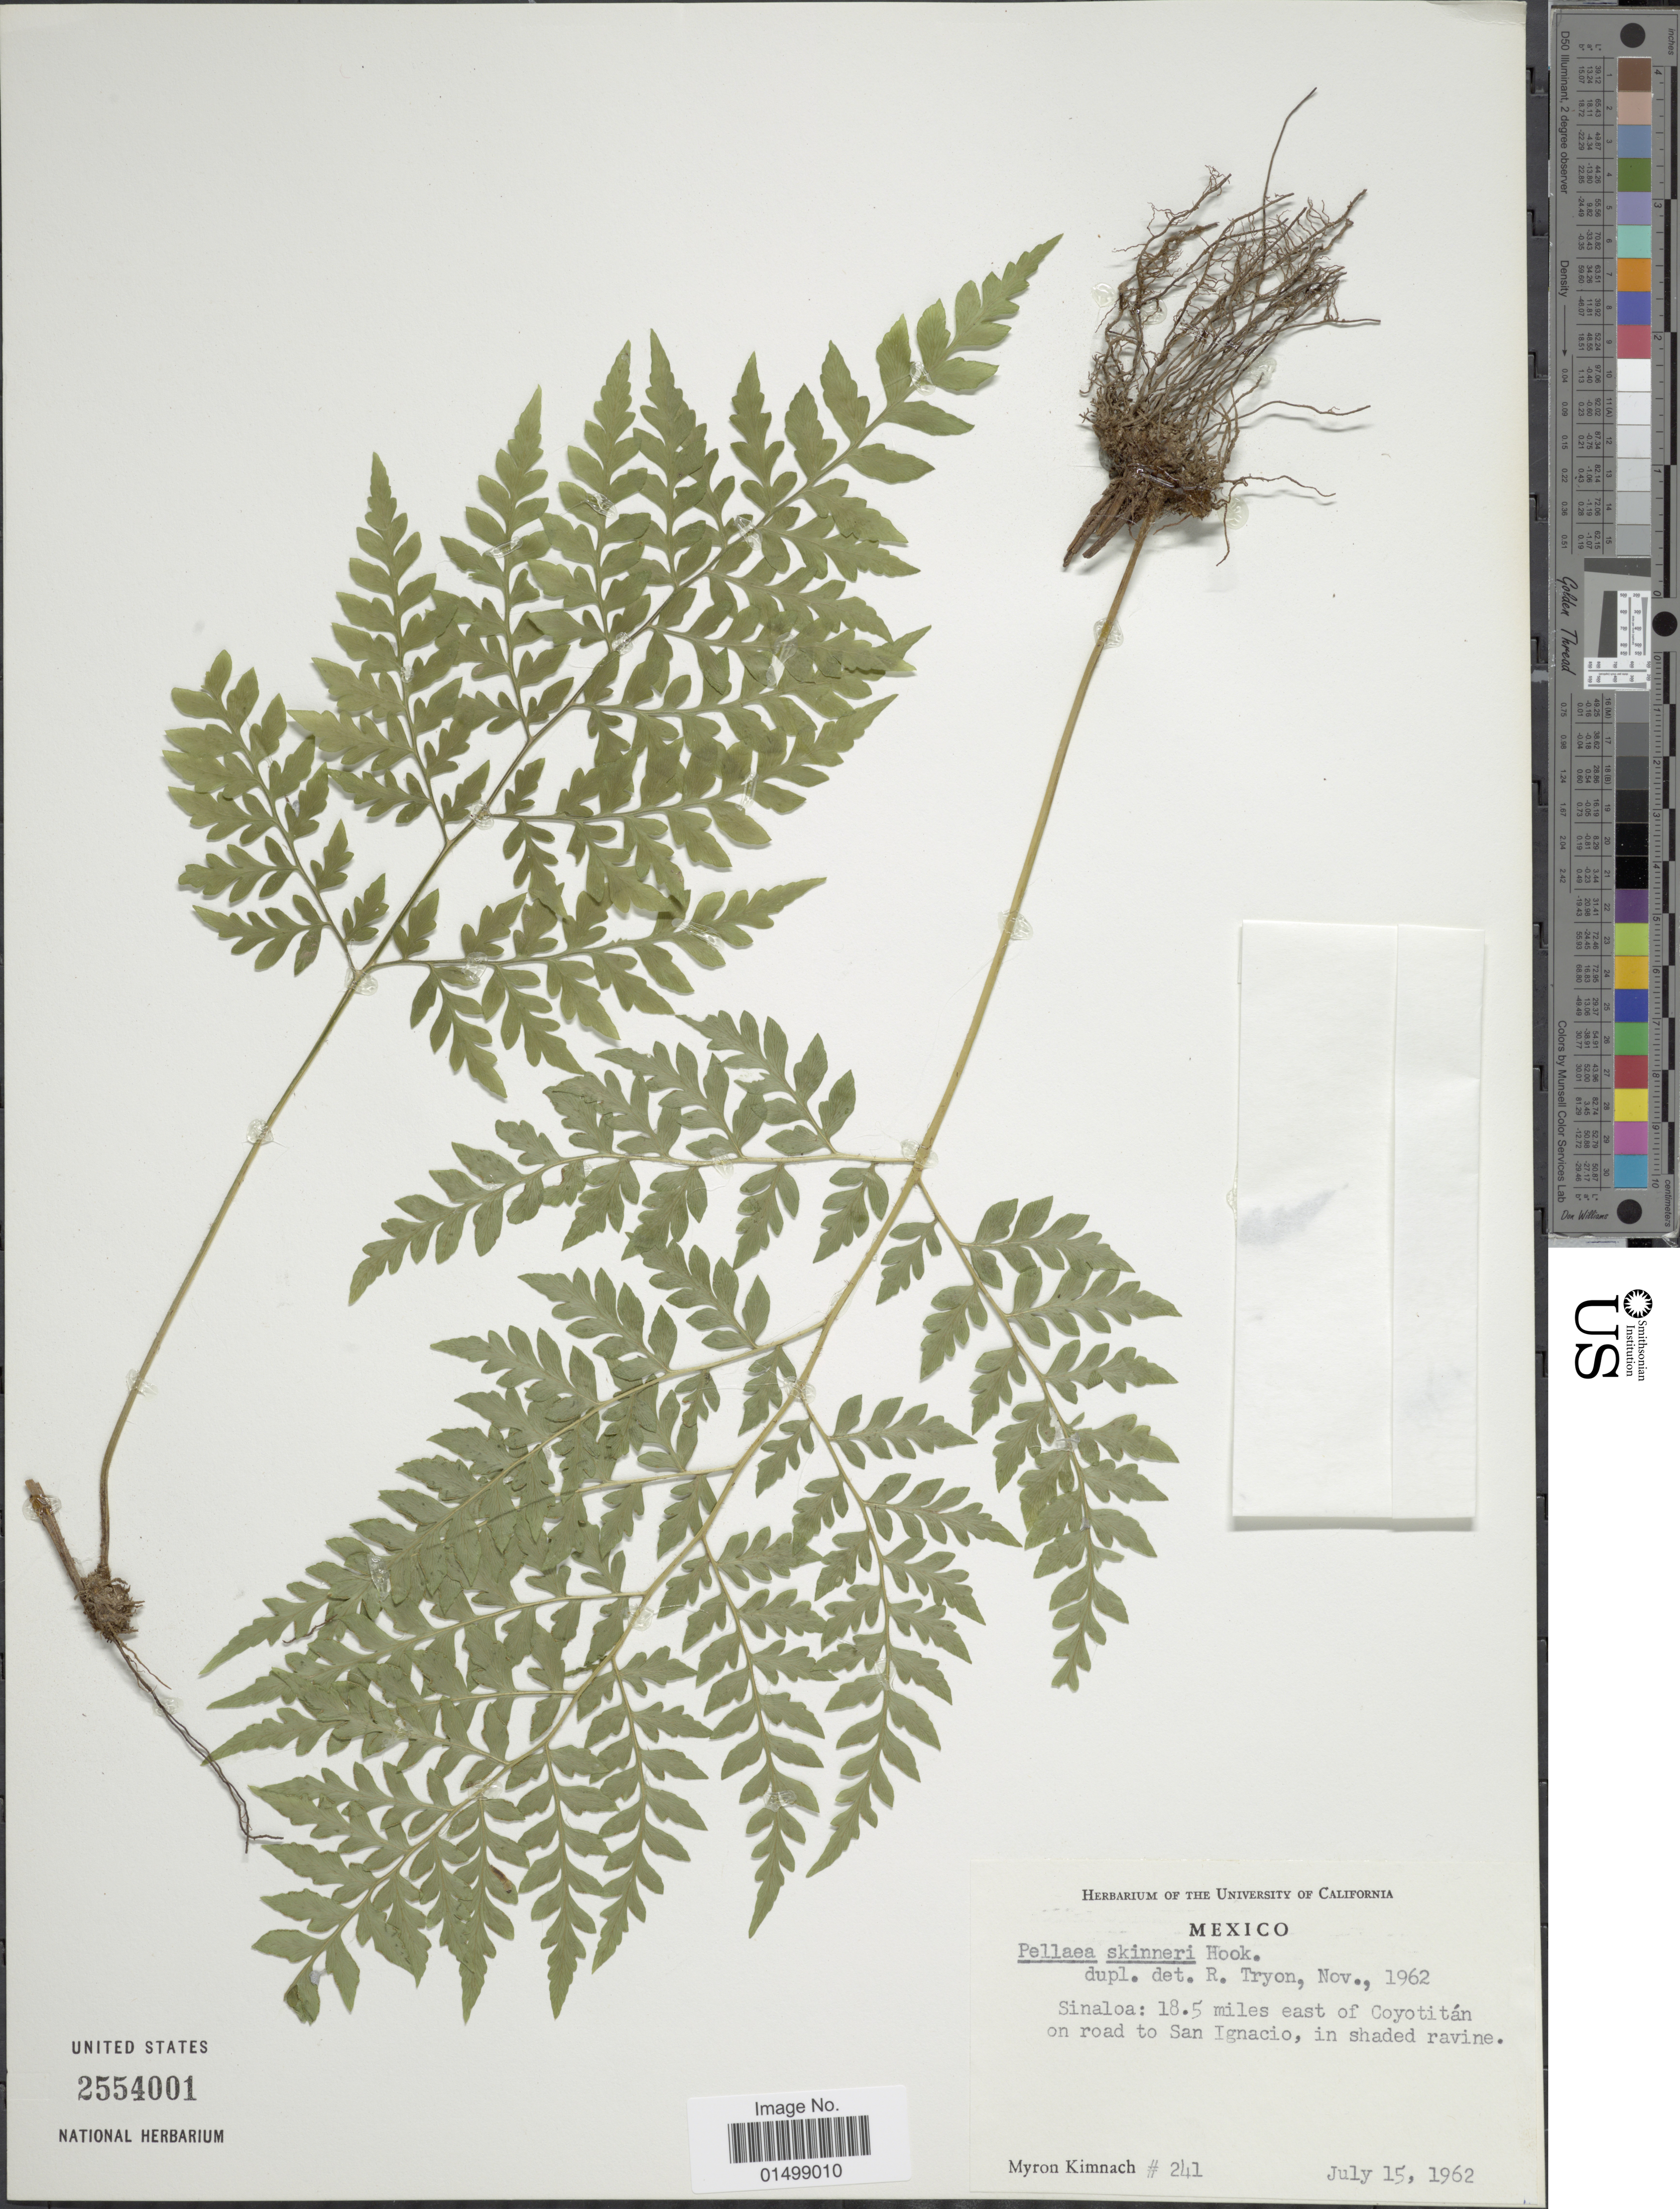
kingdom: Plantae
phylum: Tracheophyta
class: Polypodiopsida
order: Polypodiales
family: Pteridaceae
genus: Cheilanthes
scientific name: Cheilanthes skinneri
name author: (Hook.) T. Moore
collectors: M. W. Kimnach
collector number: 241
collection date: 1962-07-15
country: Mexico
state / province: Sinaloa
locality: Mexico. Sinaloa: 18.5 miles east of Coyotitan on road to San Ignacio, in shaded ravine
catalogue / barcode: US 2554001